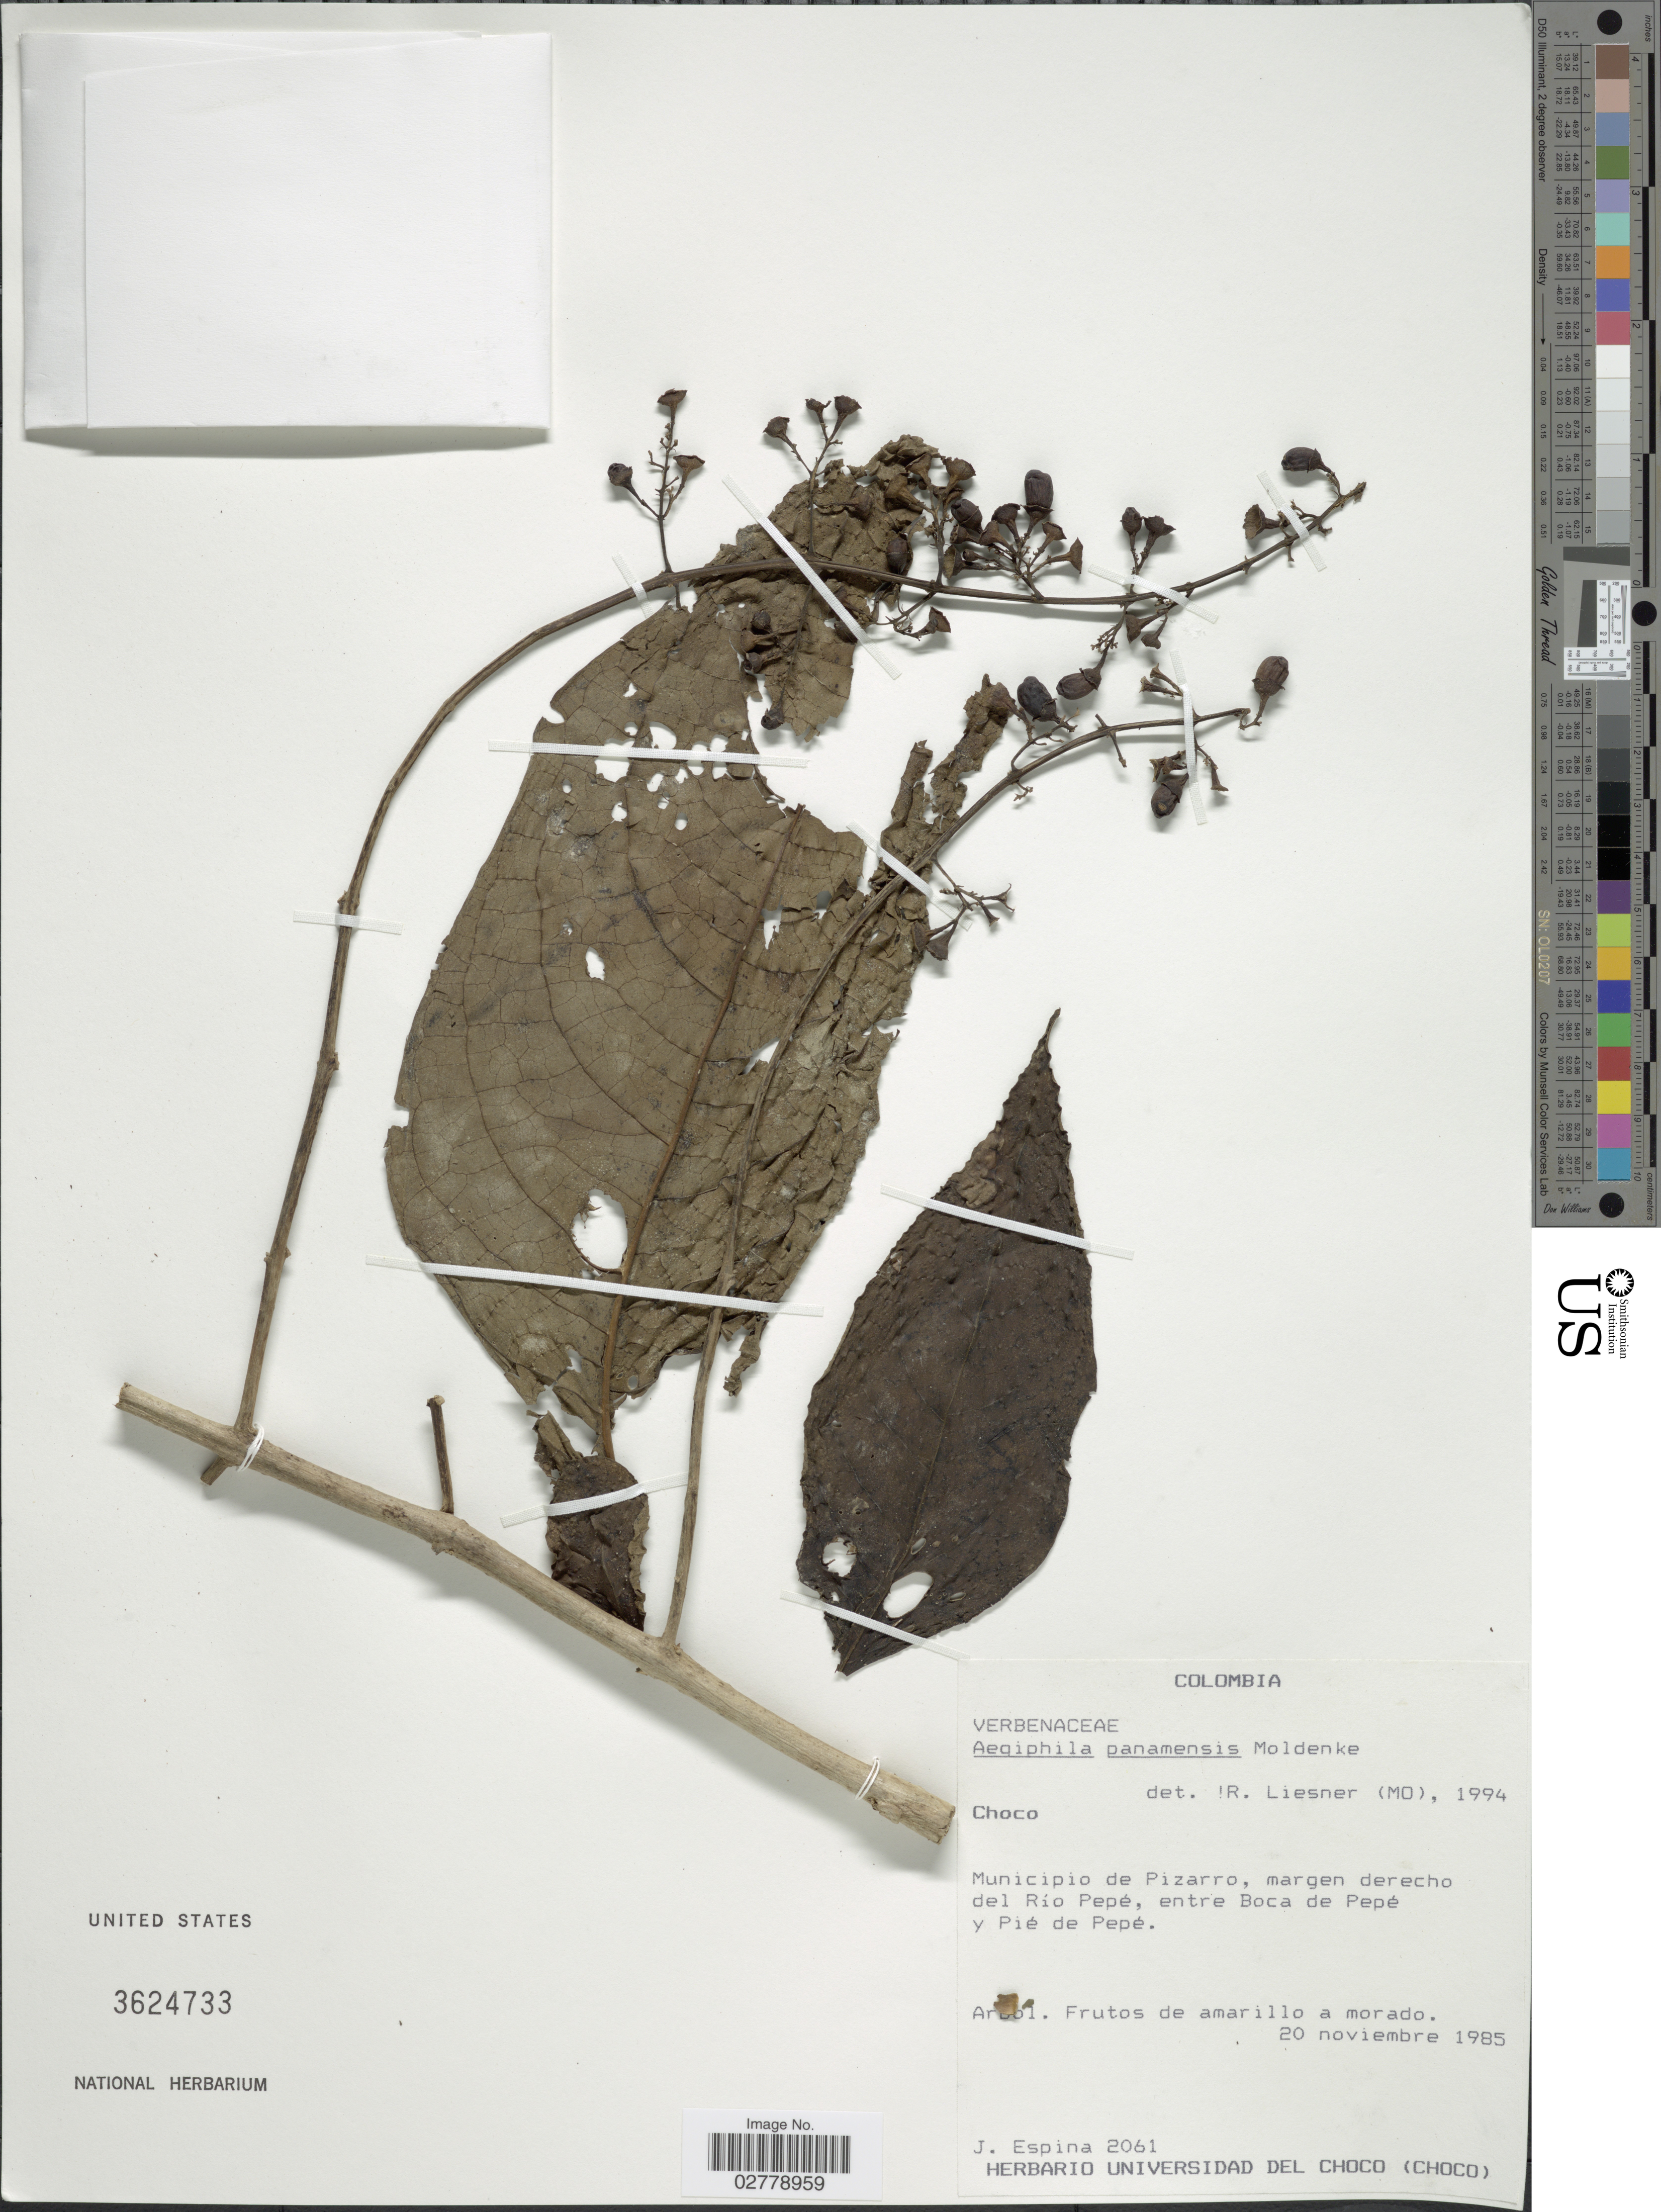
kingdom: Plantae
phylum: Tracheophyta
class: Magnoliopsida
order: Lamiales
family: Lamiaceae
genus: Aegiphila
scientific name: Aegiphila panamensis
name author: Moldenke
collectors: J. Espina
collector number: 2061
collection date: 1985-11-20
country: Colombia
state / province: Chocó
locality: Municipio de Pizarro, margen derecho del Río Pepé, entre Boca de Pepé y Pié de Pepé.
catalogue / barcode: US 3624733